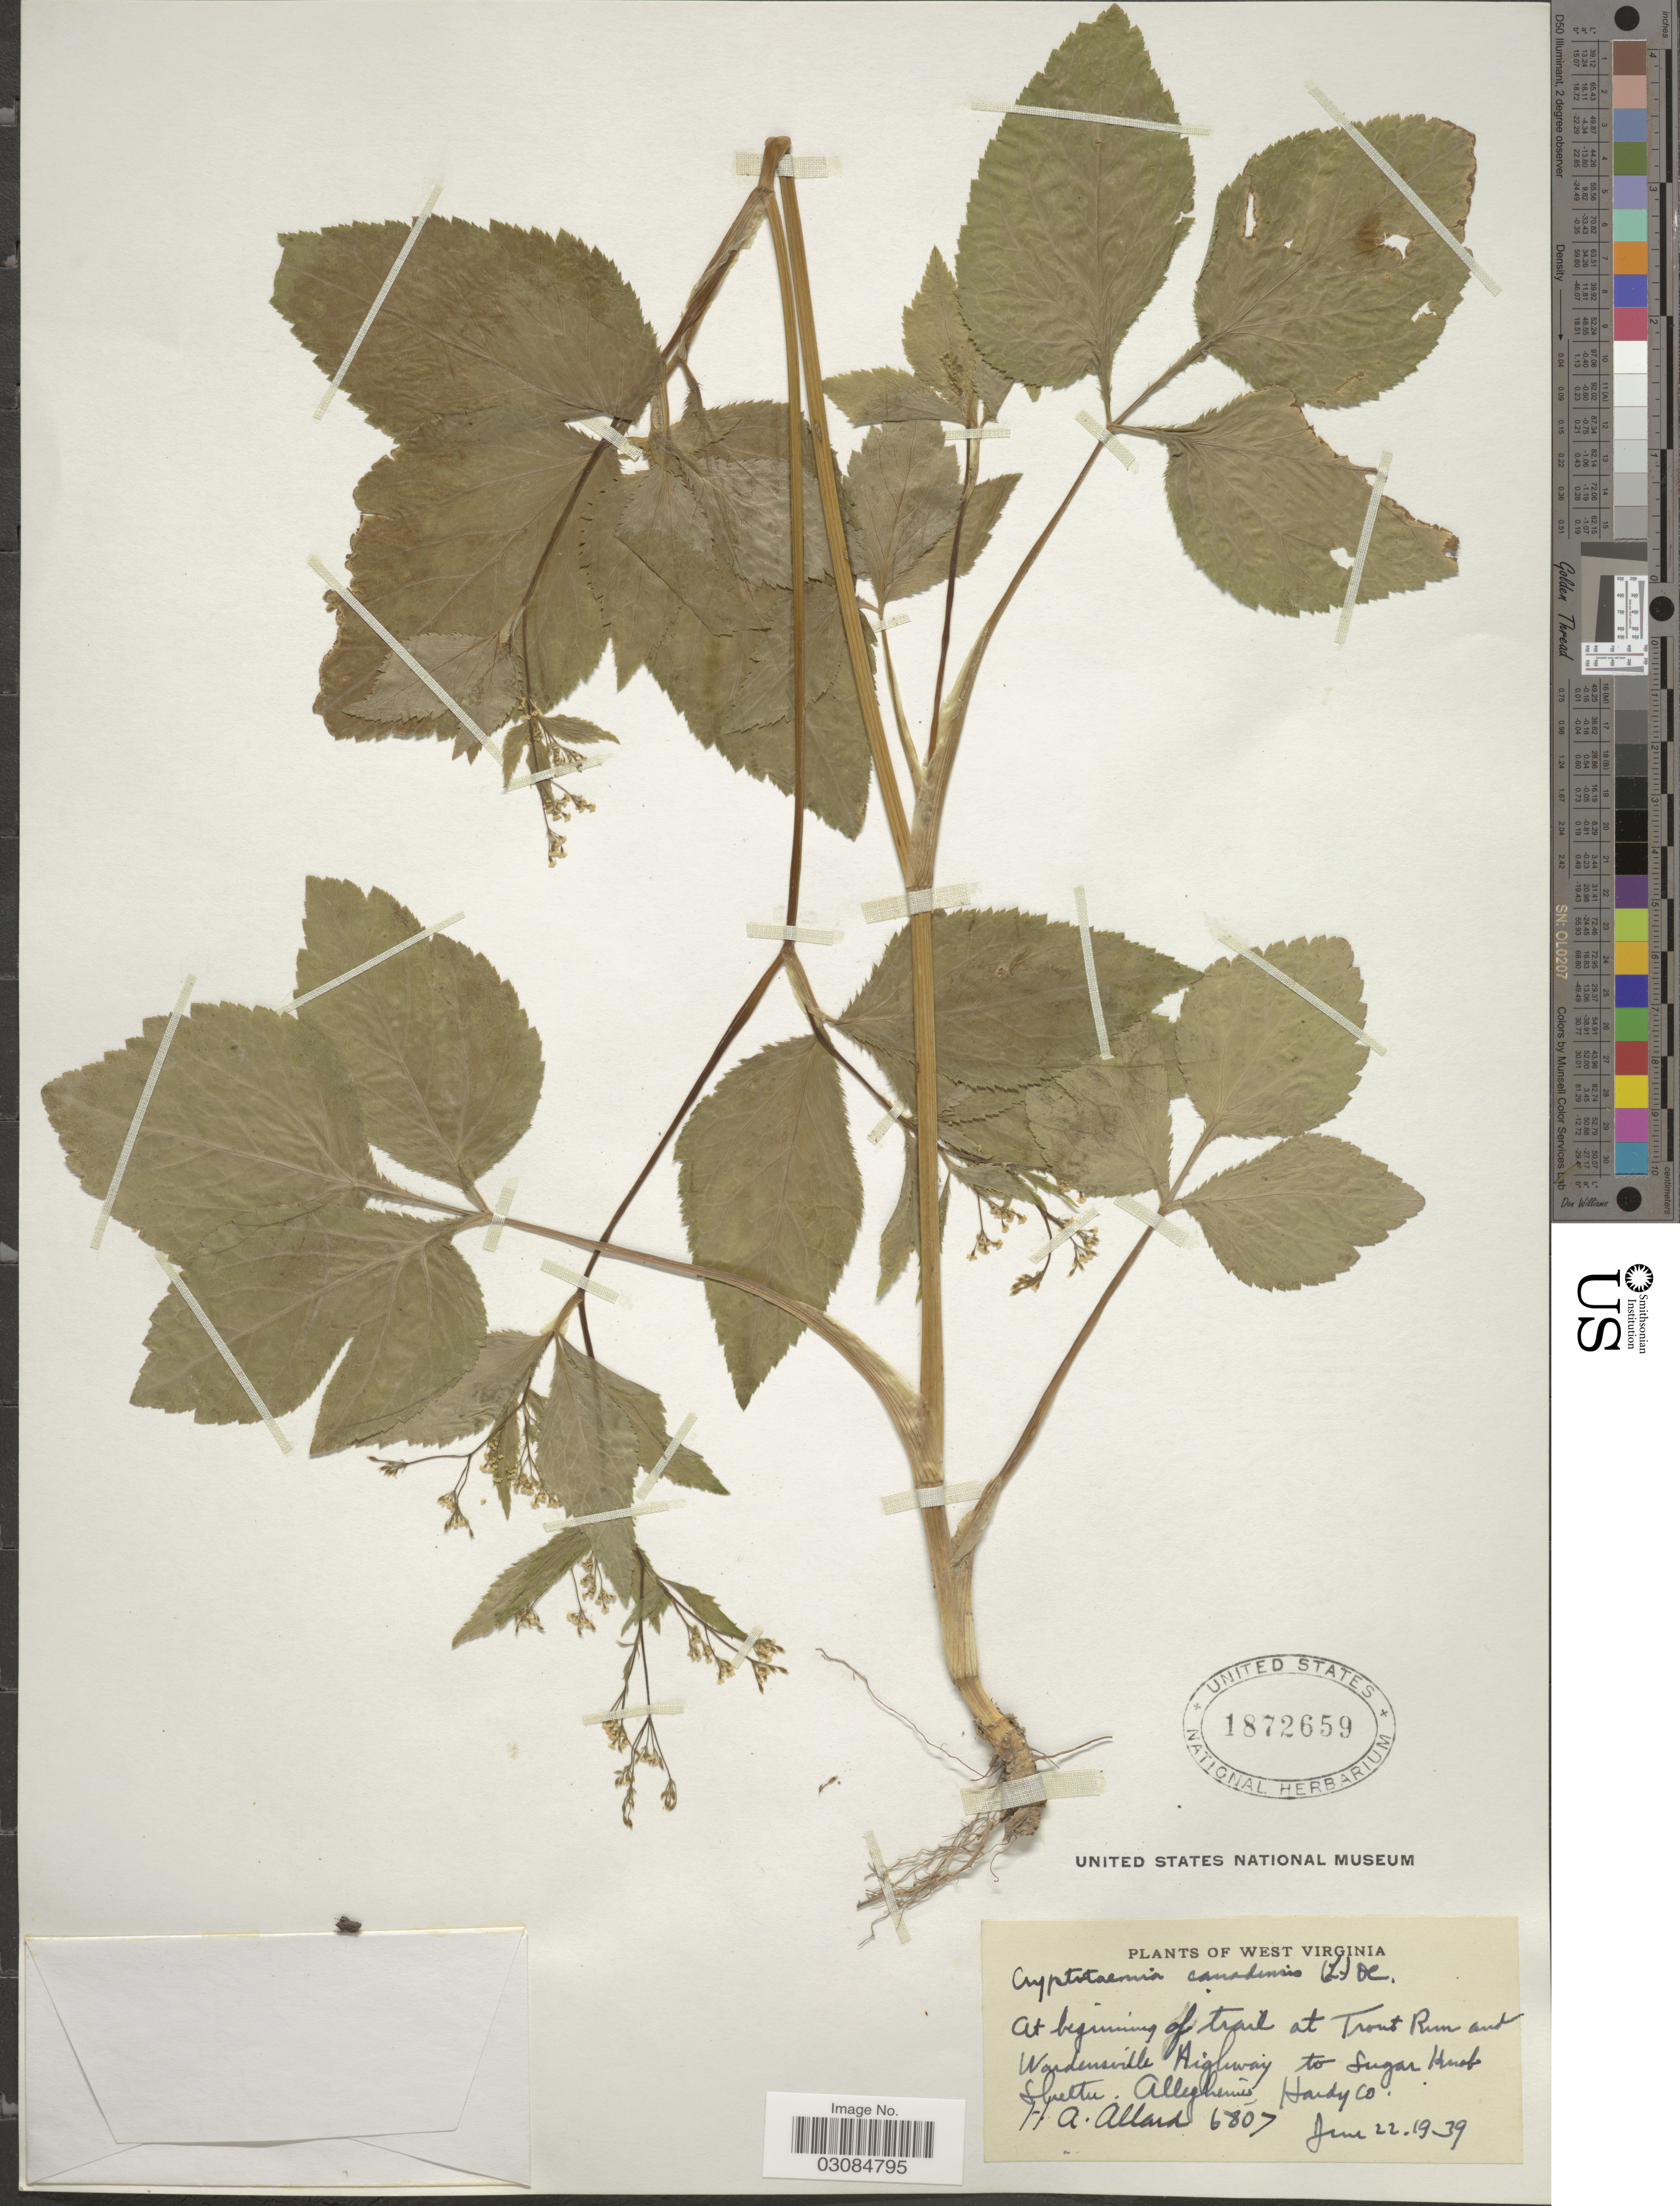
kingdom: Plantae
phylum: Tracheophyta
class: Magnoliopsida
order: Apiales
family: Apiaceae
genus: Cryptotaenia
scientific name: Cryptotaenia canadensis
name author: (L.) DC.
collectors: H. A. Allard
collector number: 6807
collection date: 1939-06-22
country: United States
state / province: West Virginia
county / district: Hardy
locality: At beginning of trail at Trout Run and Wardensville Highway to Sugar Knob Shelter. Alleghenies, Hardy Co.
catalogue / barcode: US 1872659